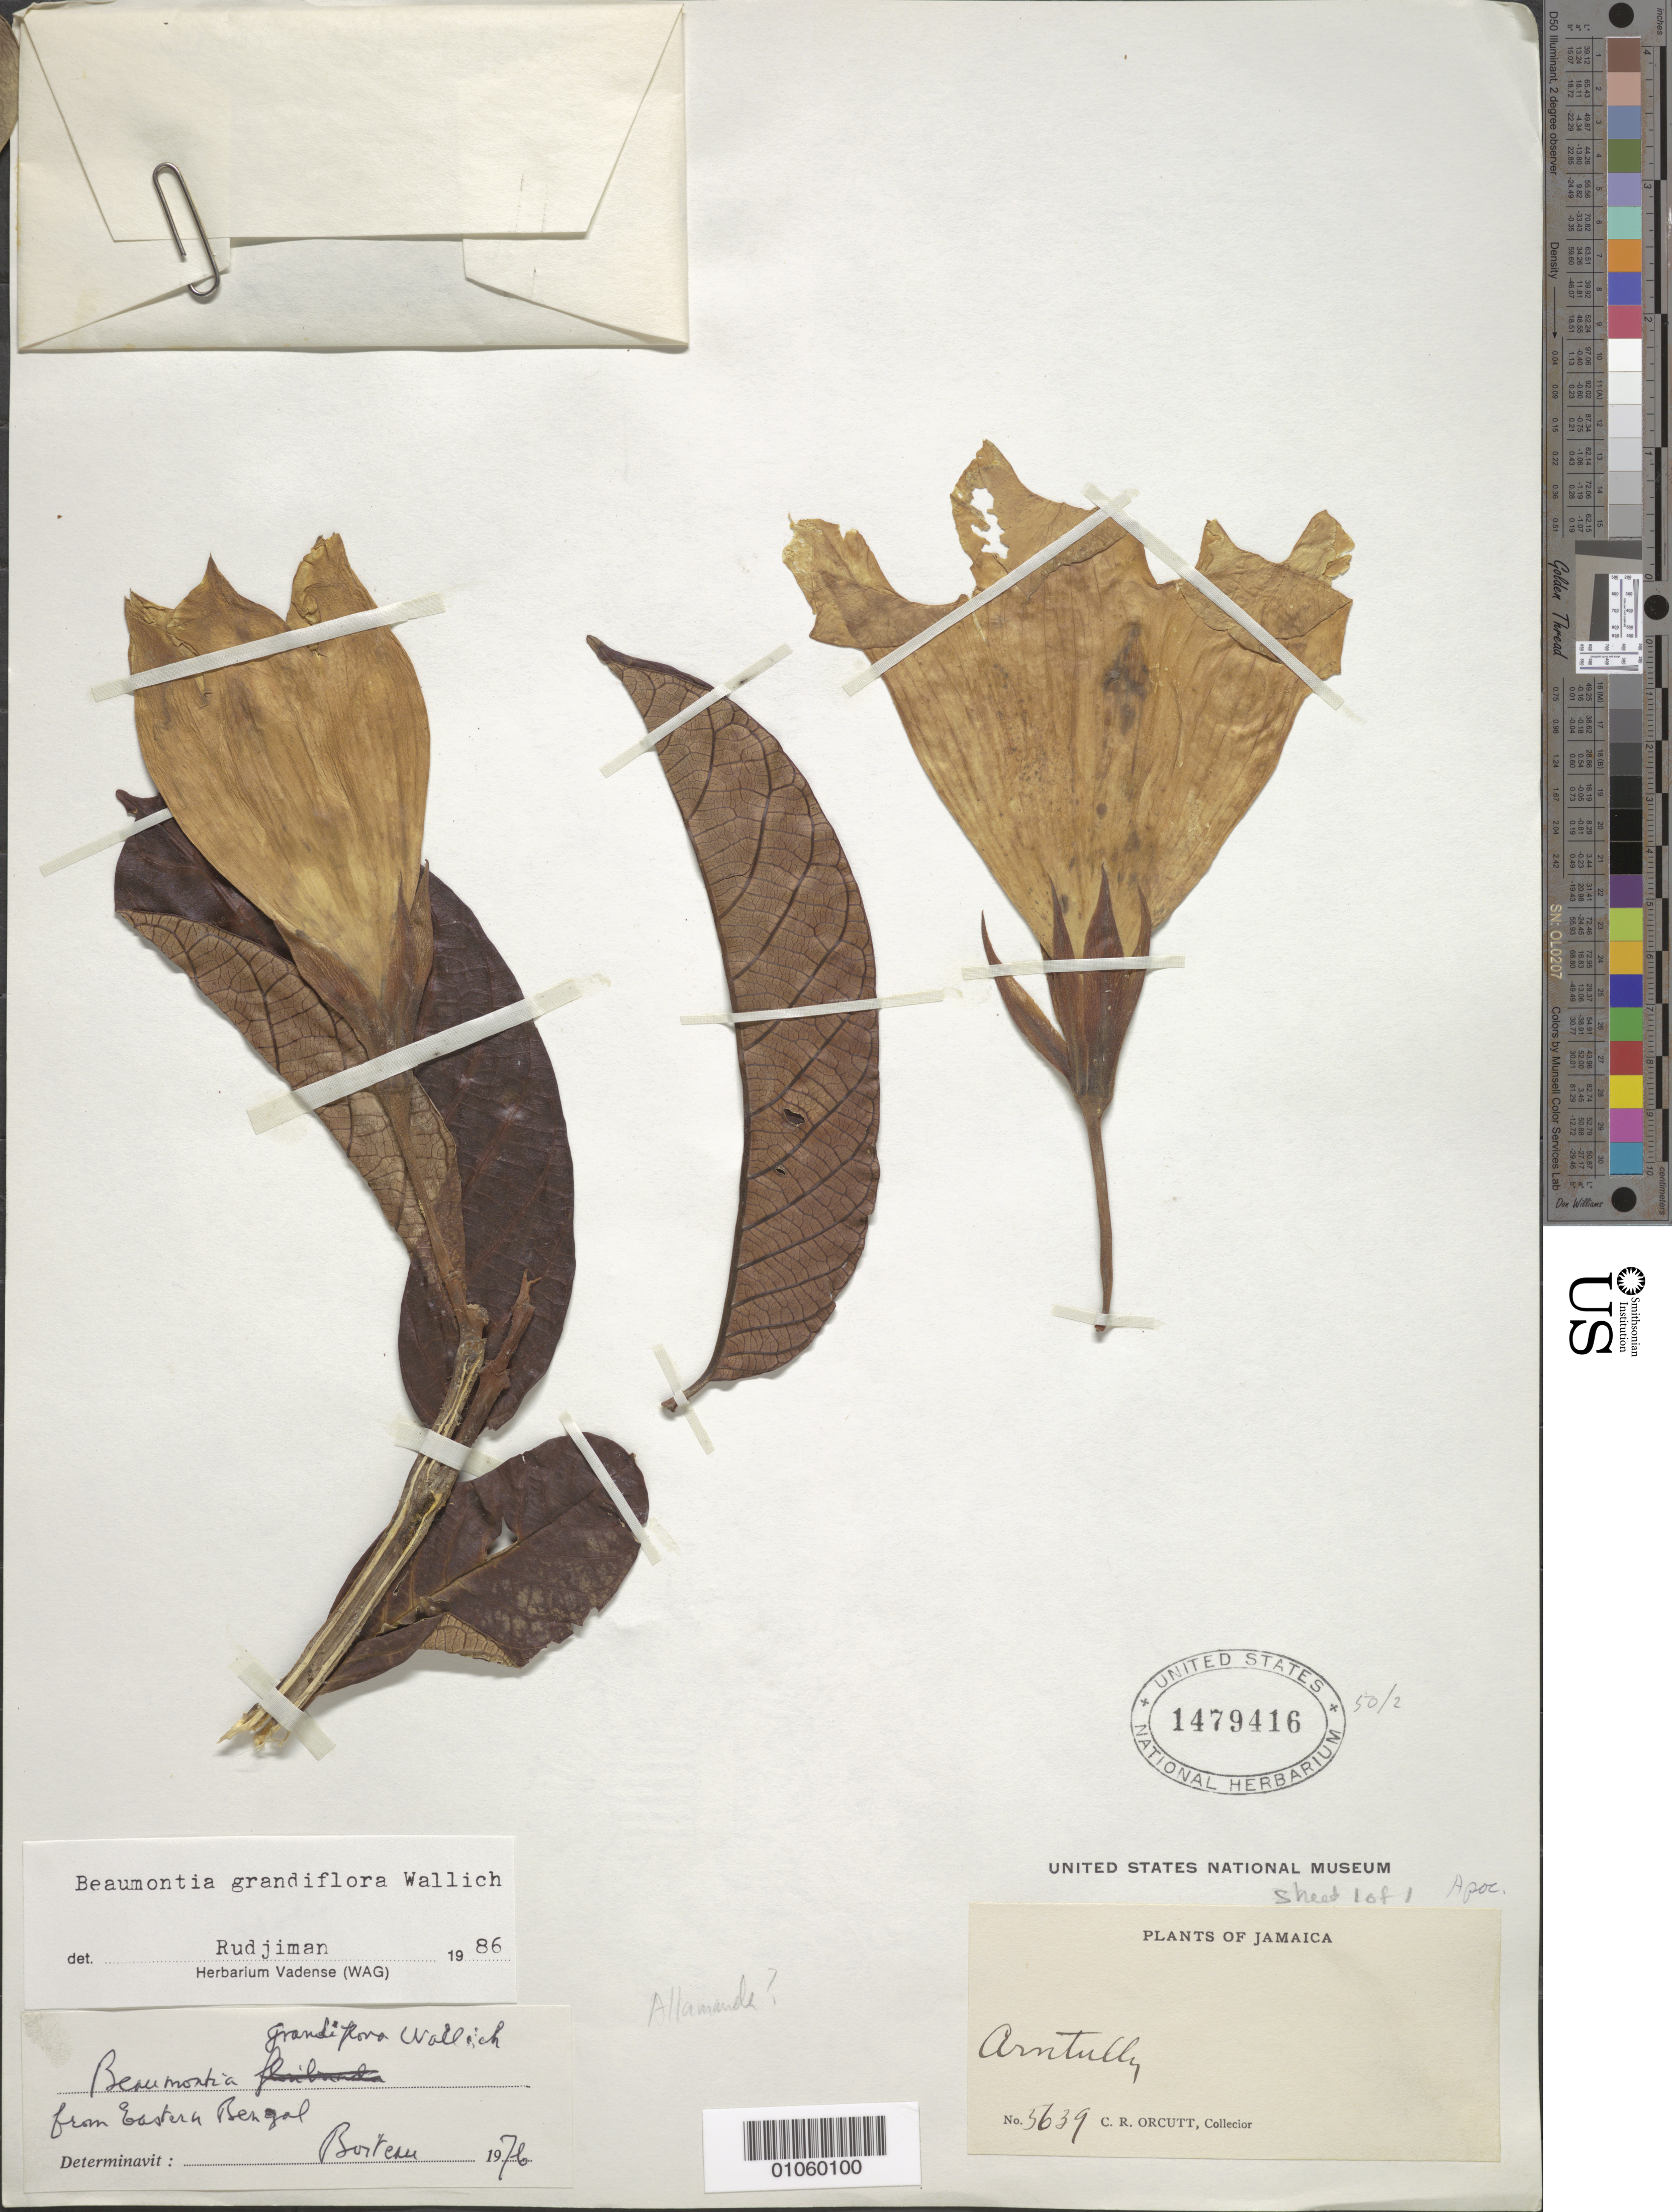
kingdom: Plantae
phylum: Tracheophyta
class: Magnoliopsida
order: Gentianales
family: Apocynaceae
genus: Beaumontia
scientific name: Beaumontia grandiflora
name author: Wall.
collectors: C. R. Orcutt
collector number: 5639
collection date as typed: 1928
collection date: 1928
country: Jamaica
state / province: Saint Thomas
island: Jamaica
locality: Arntully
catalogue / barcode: US 1479416